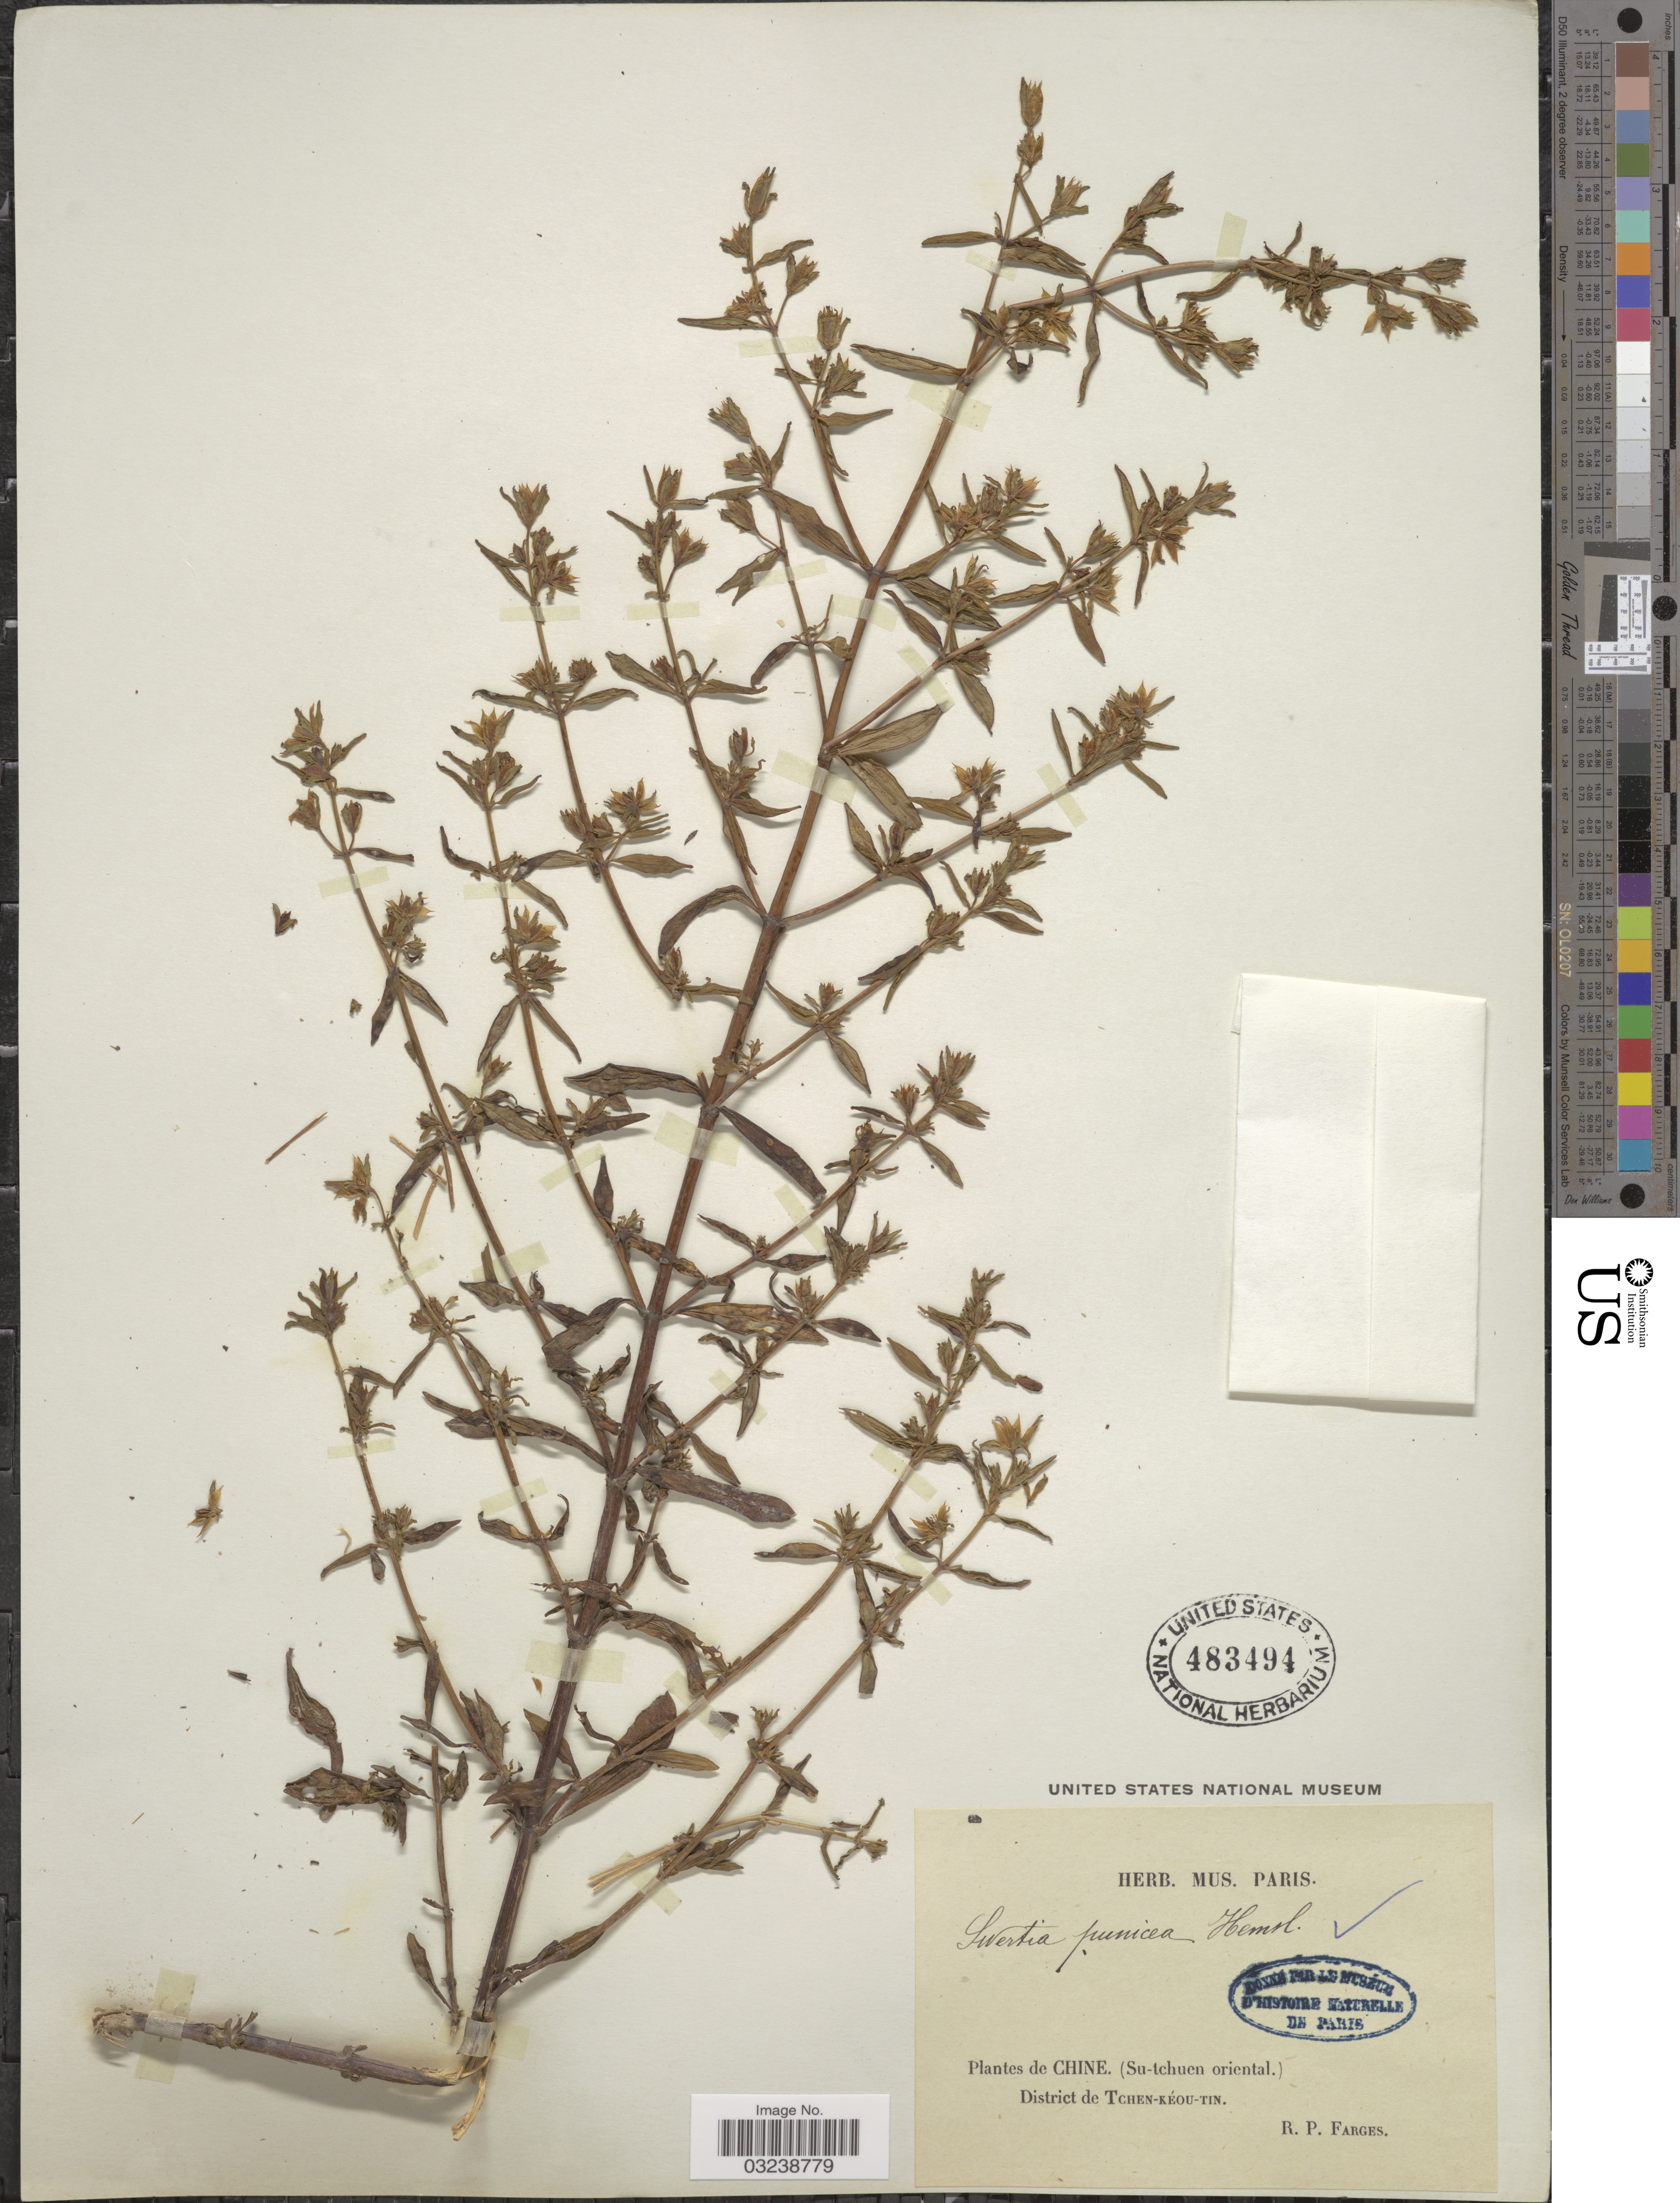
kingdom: Plantae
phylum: Tracheophyta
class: Magnoliopsida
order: Gentianales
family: Gentianaceae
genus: Swertia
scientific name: Swertia punicea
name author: Hemsl.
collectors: R. Farges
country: China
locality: (Su-tchuen oriental). District de Tchen-kéou-tin.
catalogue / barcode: US 483494